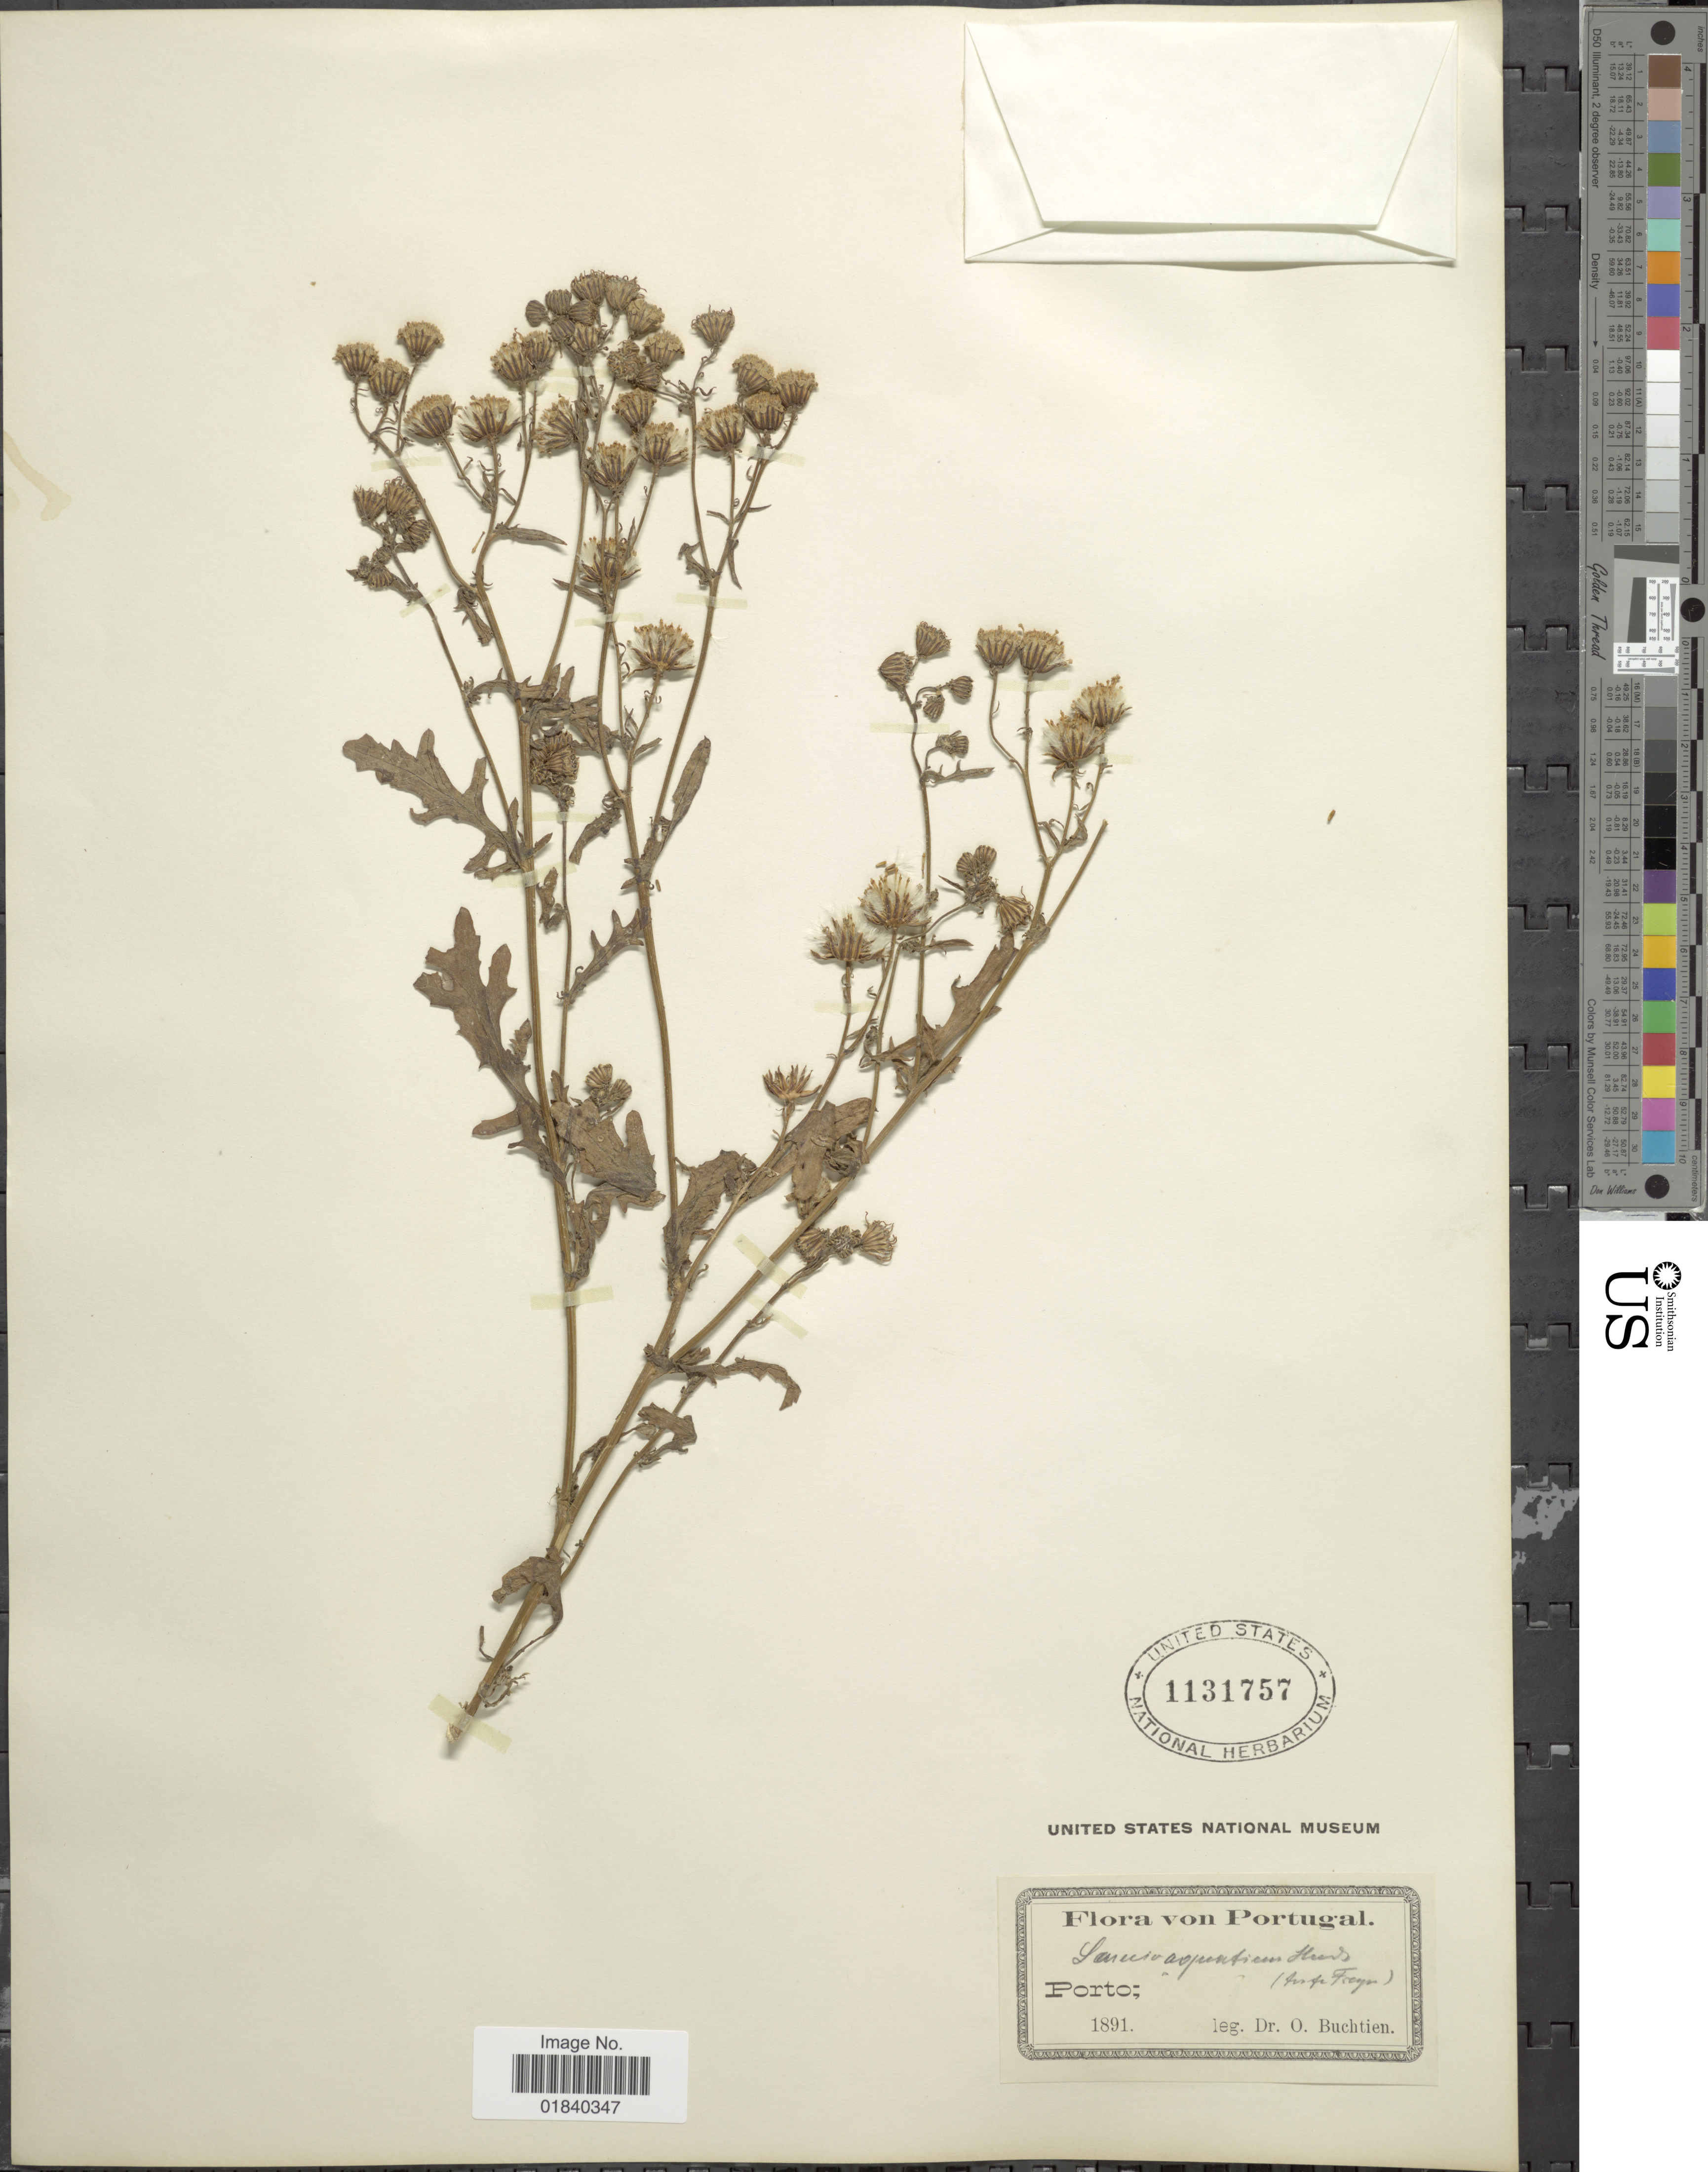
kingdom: Plantae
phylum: Tracheophyta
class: Magnoliopsida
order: Asterales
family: Asteraceae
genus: Senecio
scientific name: Senecio aquaticus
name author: Huds.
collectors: O. Buchtien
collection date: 1891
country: Portugal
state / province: Porto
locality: Porto. Portugal.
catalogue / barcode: US 1131757